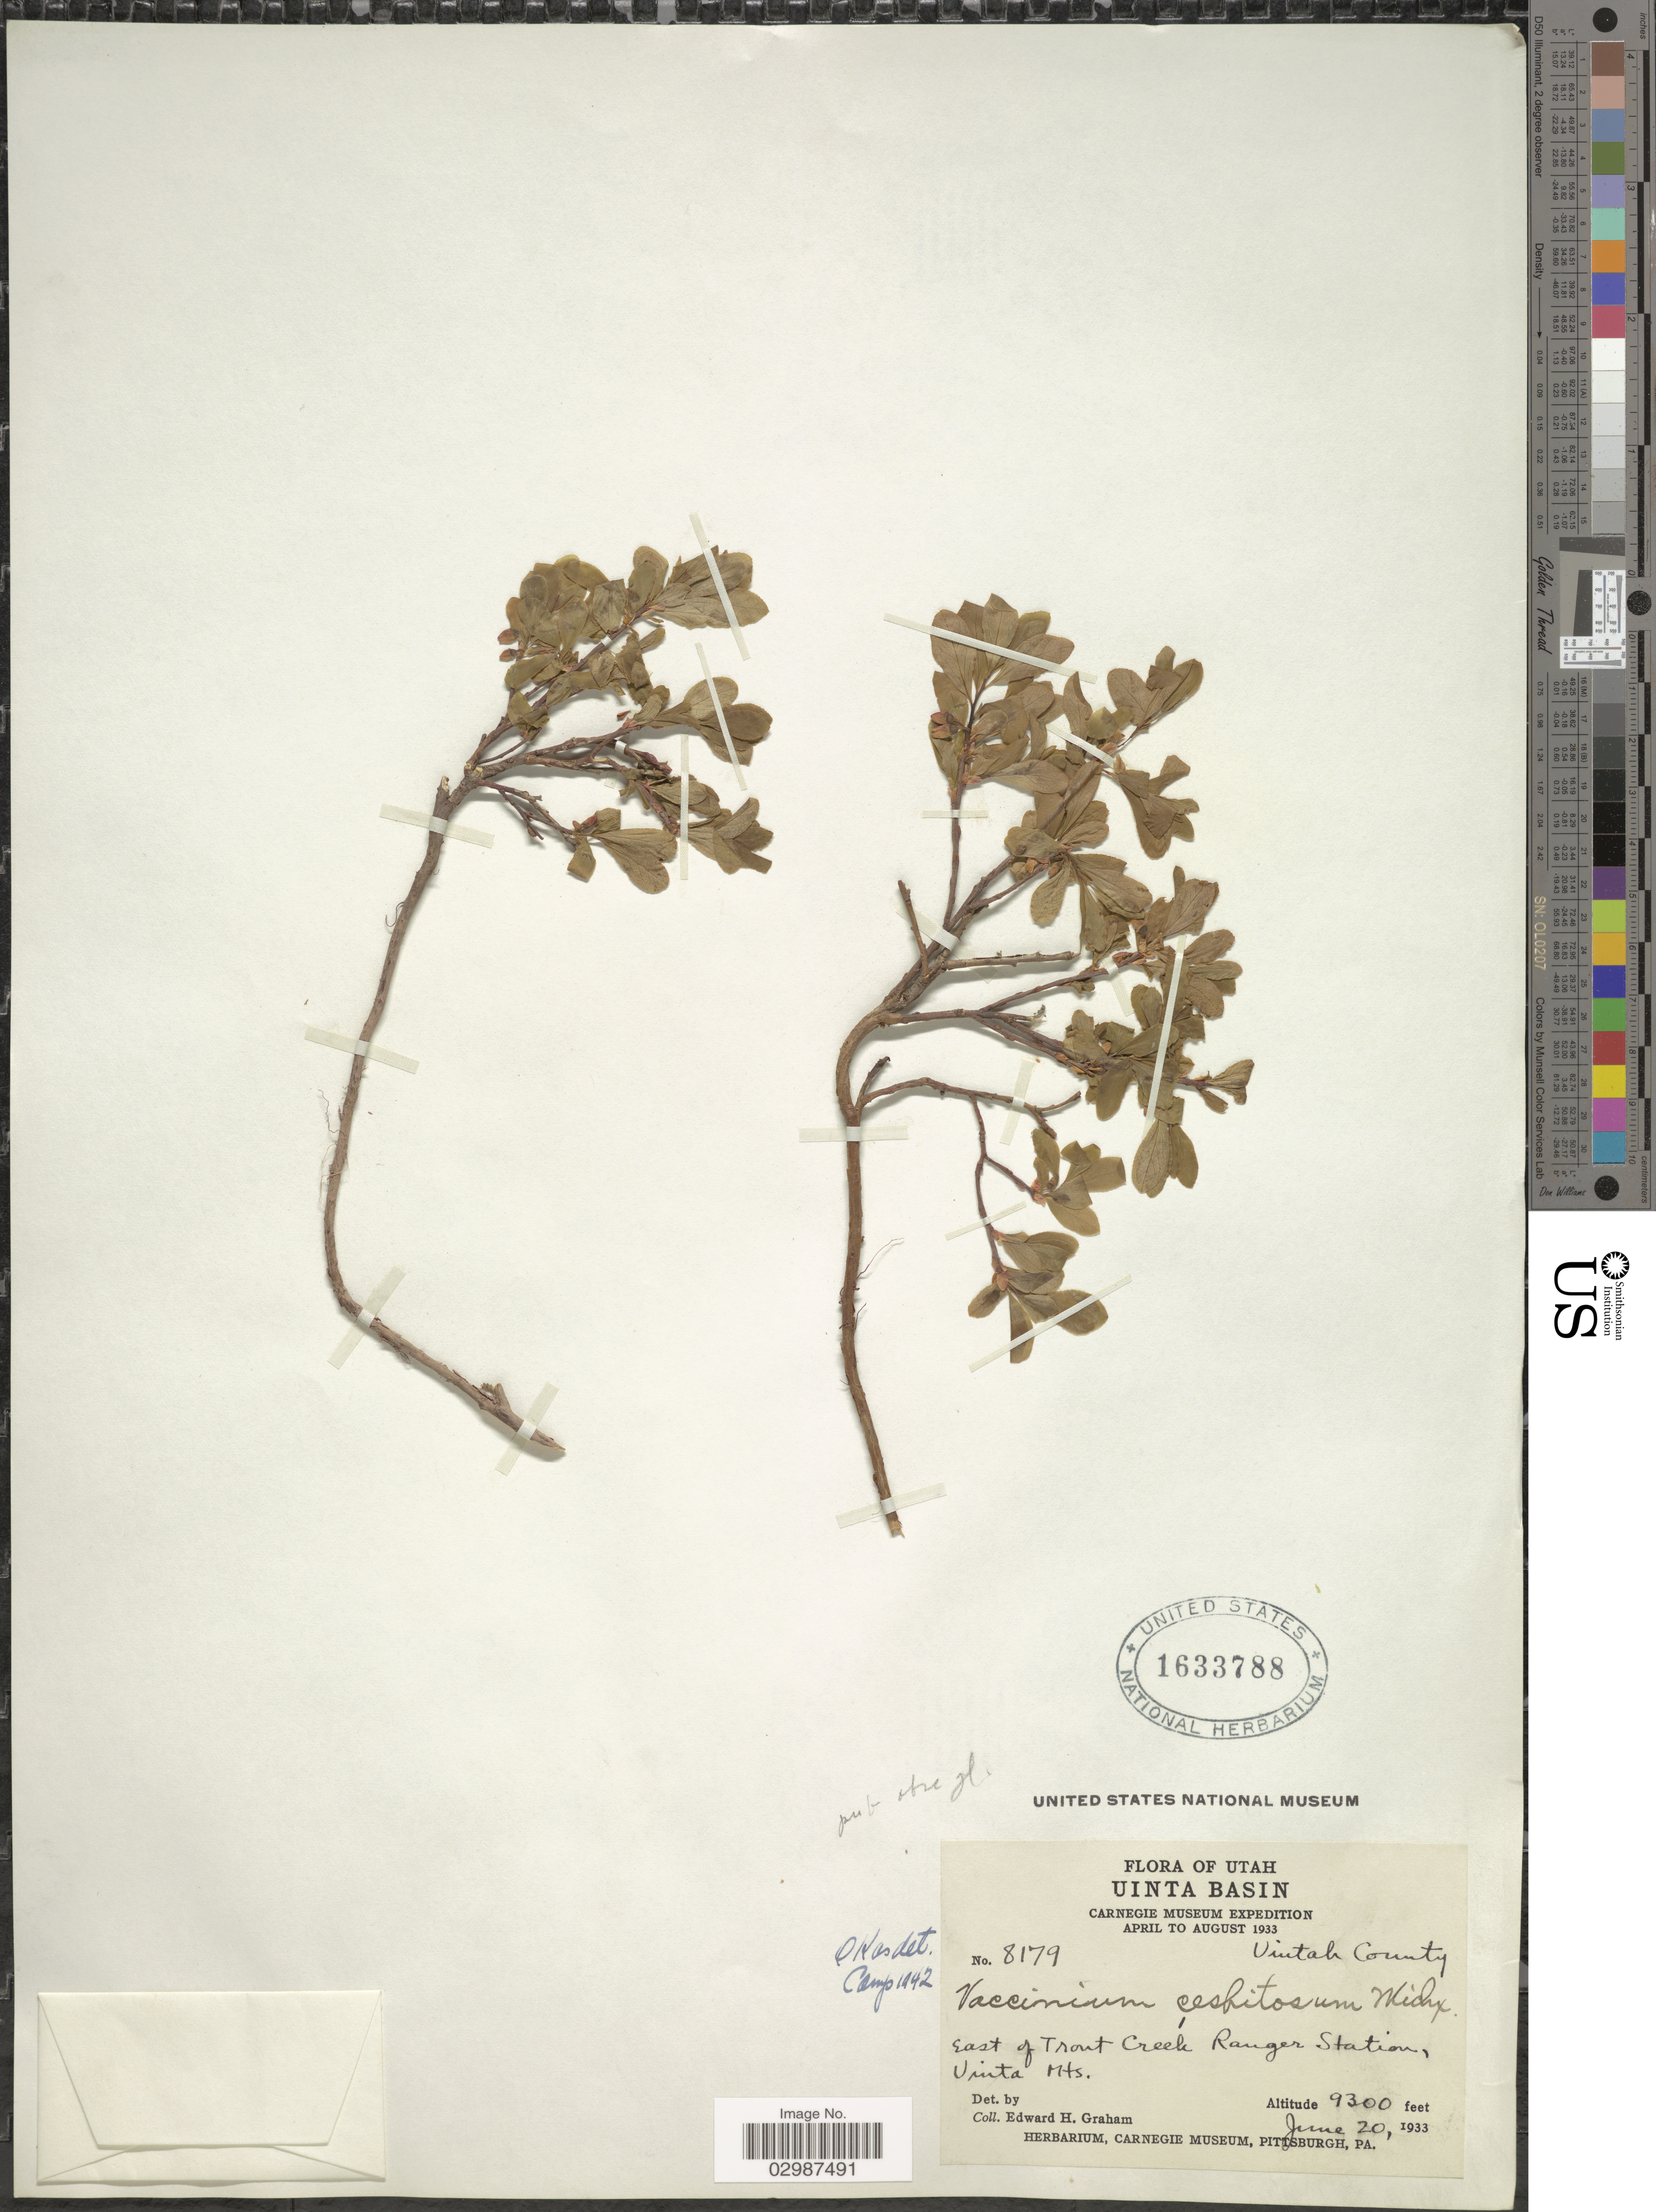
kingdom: Plantae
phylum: Tracheophyta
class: Magnoliopsida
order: Ericales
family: Ericaceae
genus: Vaccinium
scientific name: Vaccinium caespitosum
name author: Michx.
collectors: E. H. Graham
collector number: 8179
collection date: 1933-06-20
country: United States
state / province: Utah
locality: Uinta Basin. Uintah County. East of Trout Creek Ranger Station, Uinta Mts.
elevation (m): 2835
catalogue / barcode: US 1633788